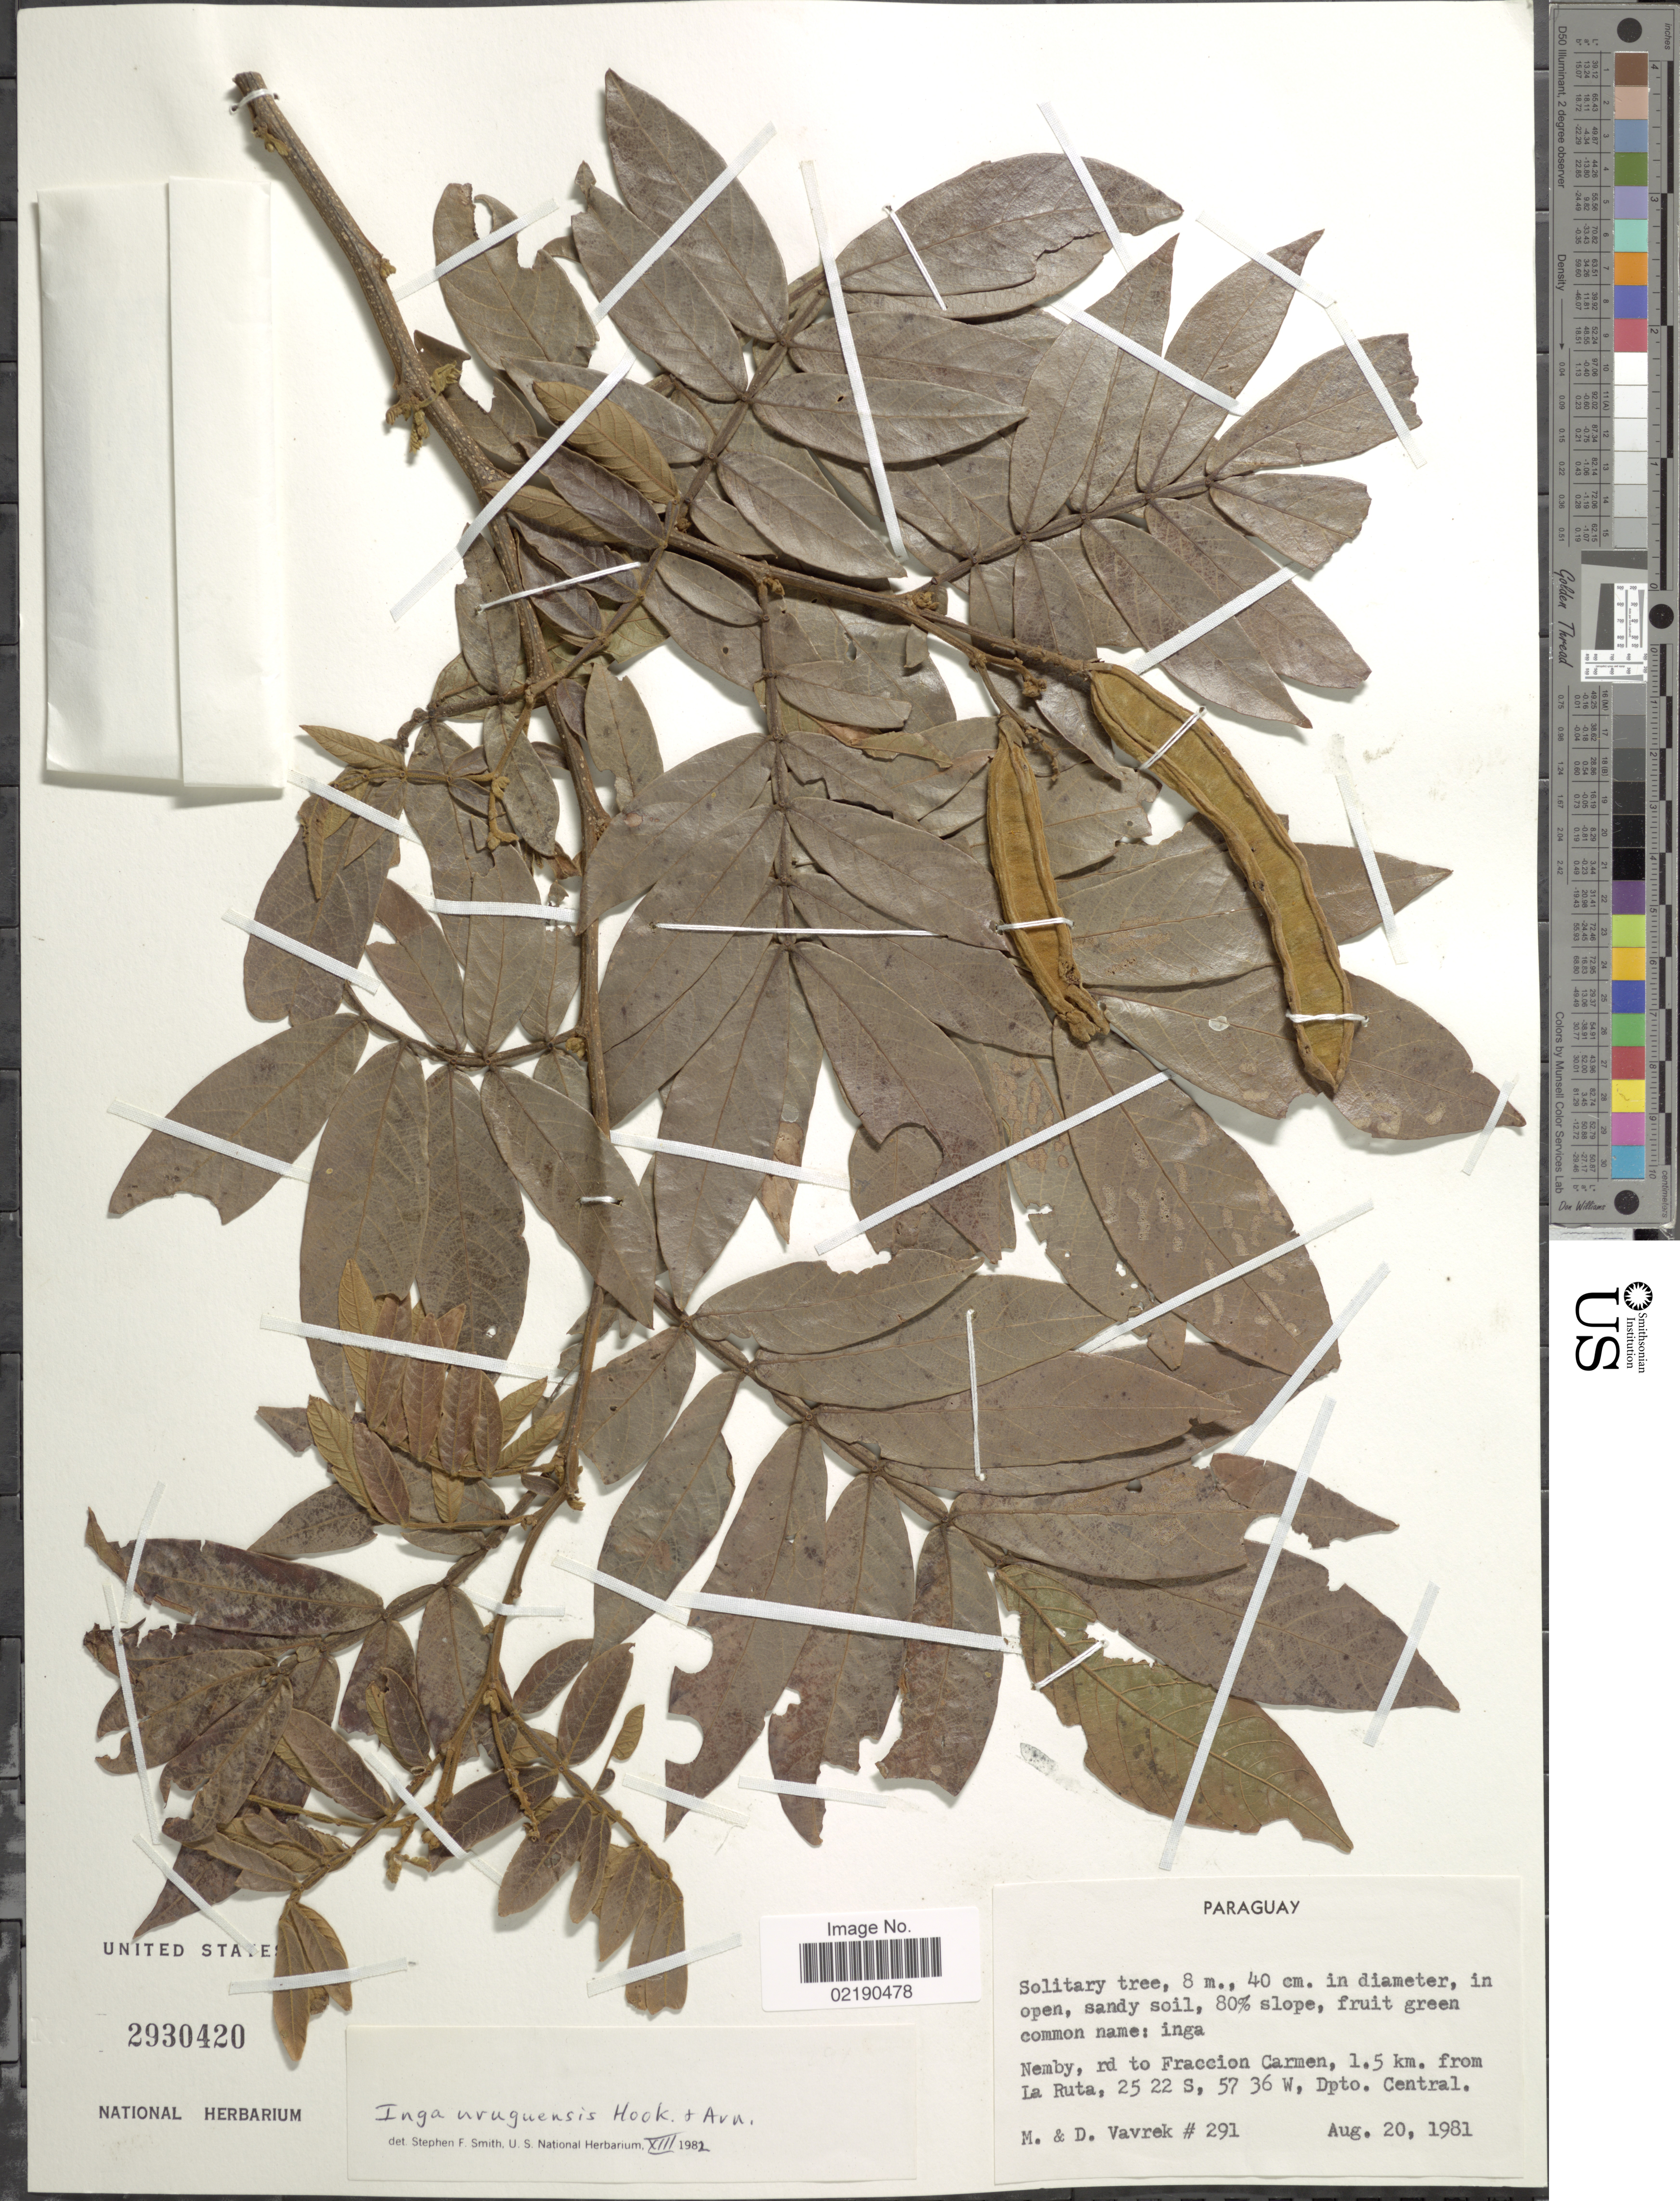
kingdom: Plantae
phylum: Tracheophyta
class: Magnoliopsida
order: Fabales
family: Fabaceae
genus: Inga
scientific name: Inga vera subsp. affinis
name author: (DC.) T.D. Penn.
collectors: M. Vavrek & D. Vavrek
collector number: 291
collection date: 1981-08-20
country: Paraguay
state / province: Central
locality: Nemby, rd to Fraccion Carmen, 1.5 km. from La Ruta, Dpto. Central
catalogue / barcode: US 2930420